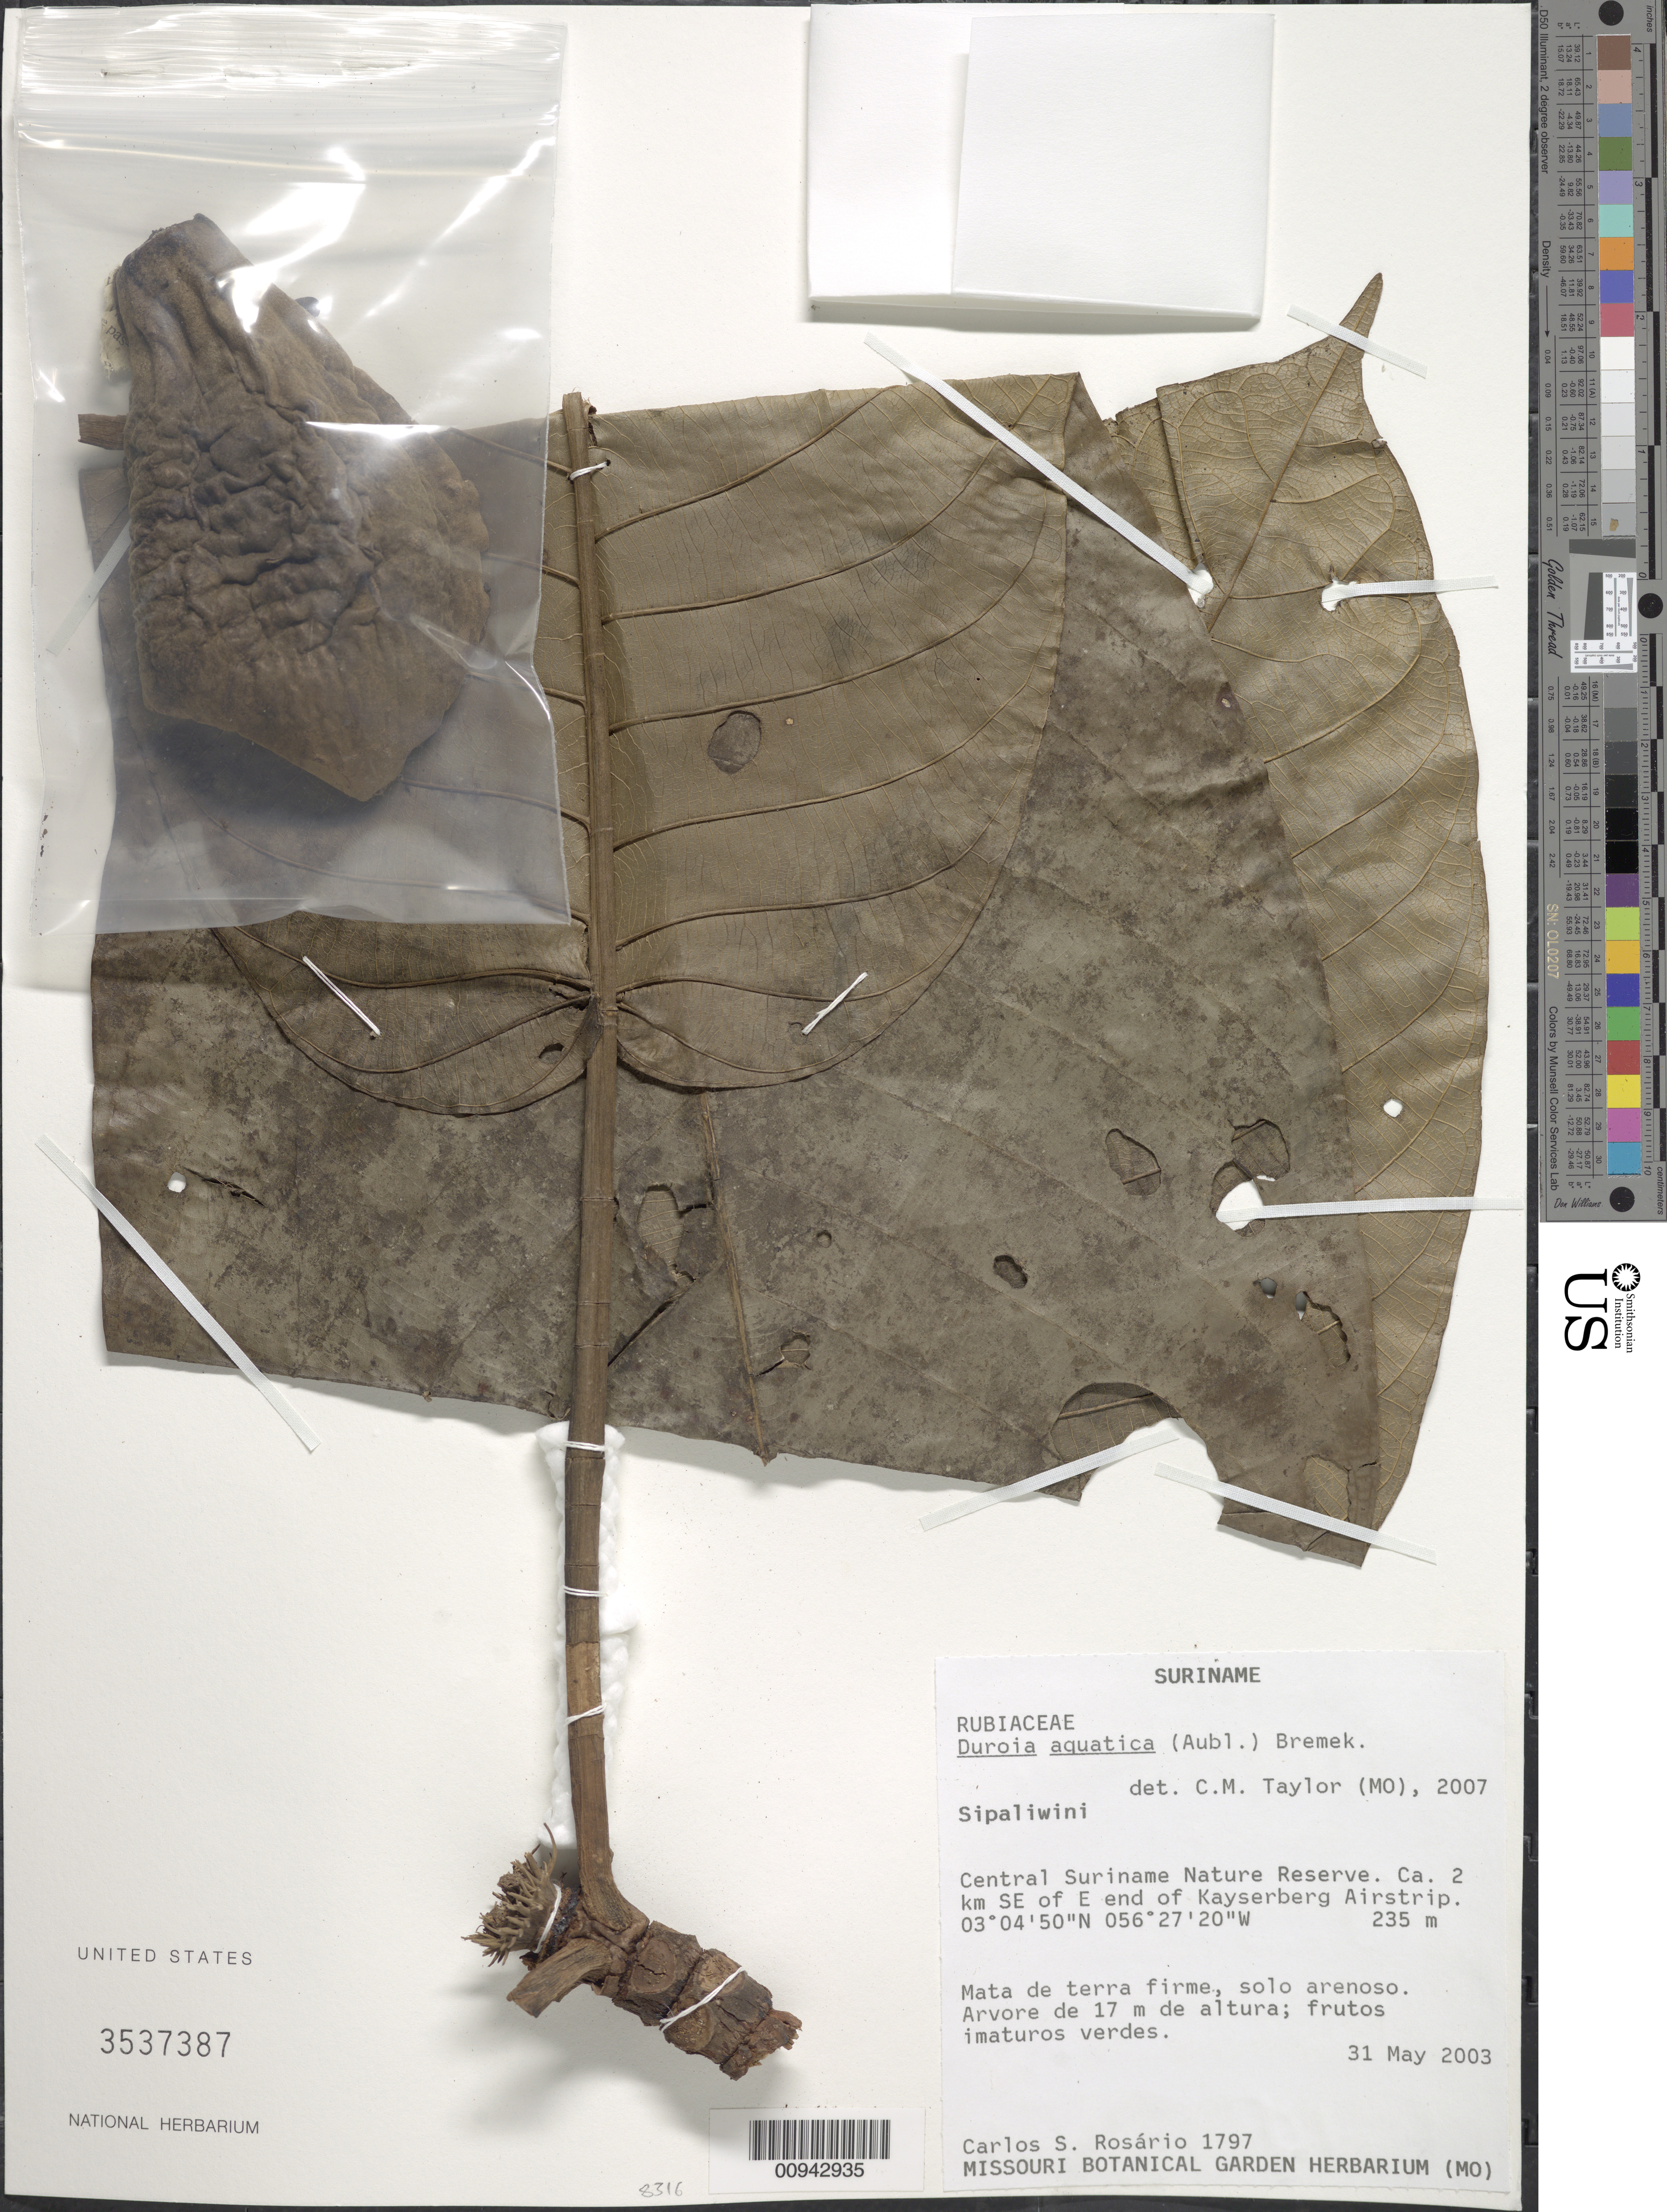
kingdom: Plantae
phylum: Tracheophyta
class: Magnoliopsida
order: Gentianales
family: Rubiaceae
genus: Duroia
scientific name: Duroia aquatica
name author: (Aubl.) Bremek.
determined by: Taylor, Charlotte M.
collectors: C. S. Rosário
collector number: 1797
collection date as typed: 31-May-03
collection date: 2003-05-31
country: Suriname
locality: Central SURINAMEe Nature Reserve. Ca. 2km SE of E end of Kayserberg Airstrip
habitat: Mata de terra firme, solo arenoso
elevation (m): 235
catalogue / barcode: US 3537387